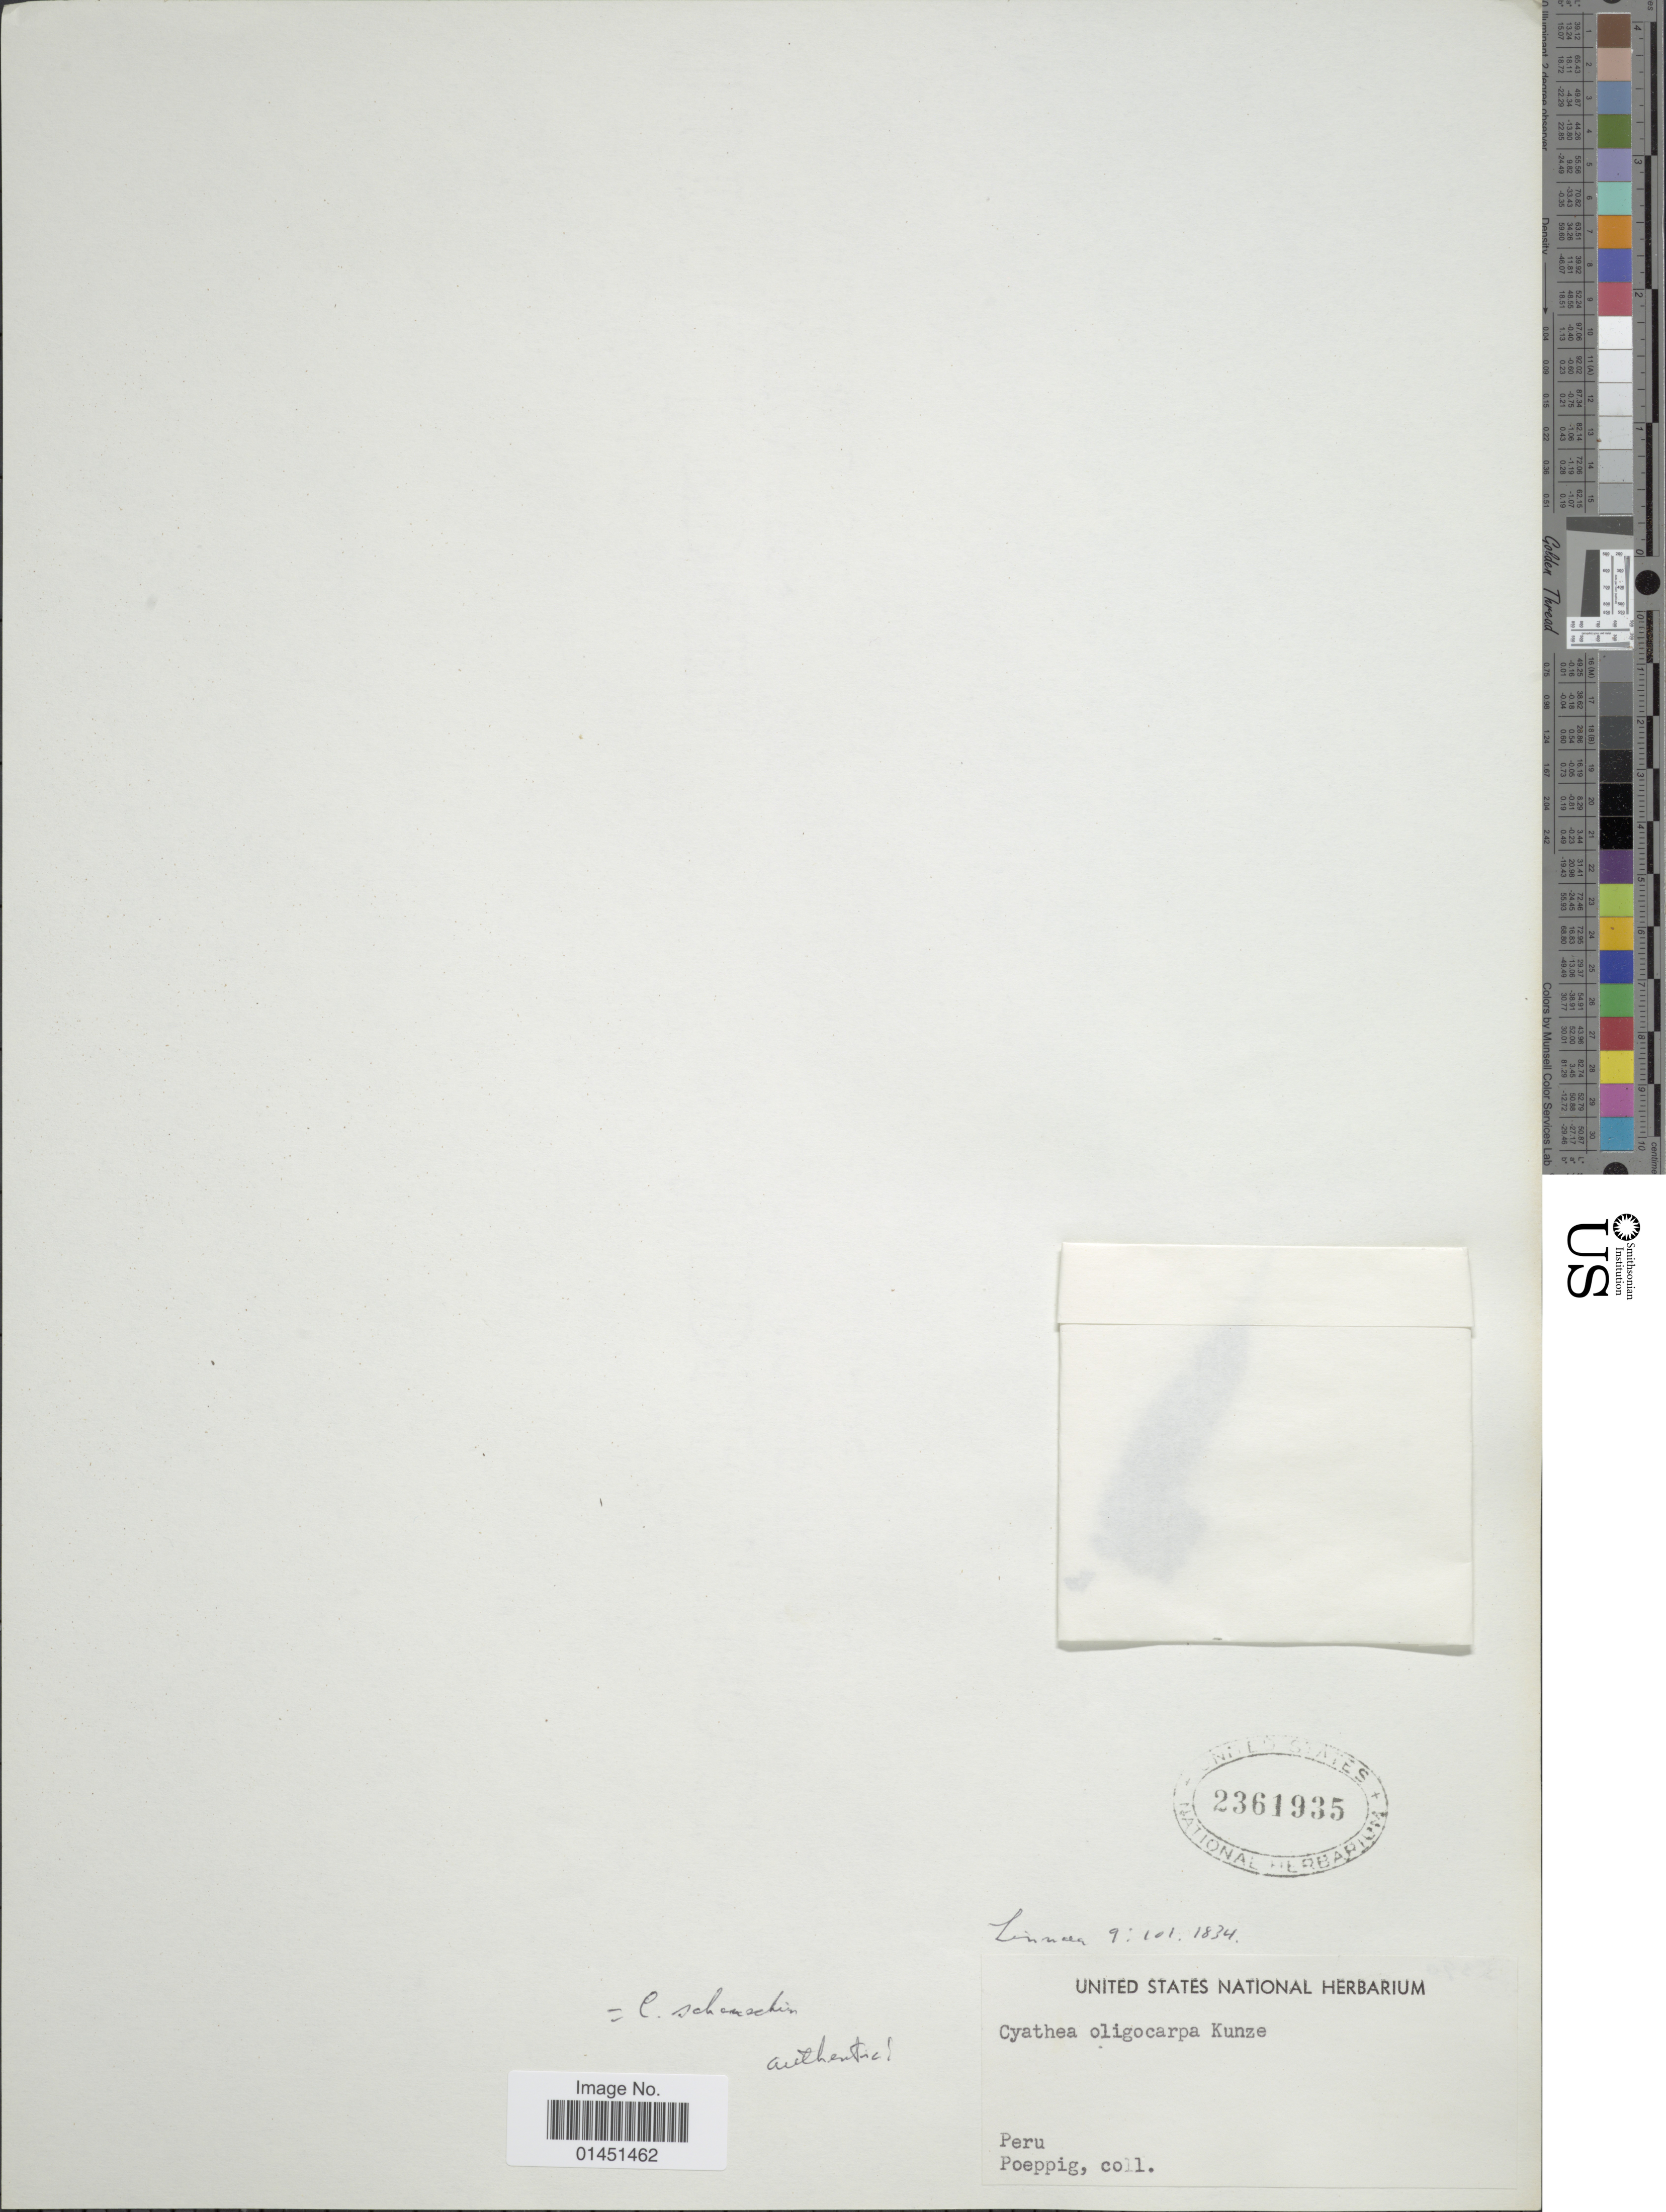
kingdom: Plantae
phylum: Tracheophyta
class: Polypodiopsida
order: Cyatheales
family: Cyatheaceae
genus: Cyathea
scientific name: Cyathea delgadii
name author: Pohl ex Sternb.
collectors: Poeppig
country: Peru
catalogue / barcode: US 2361935